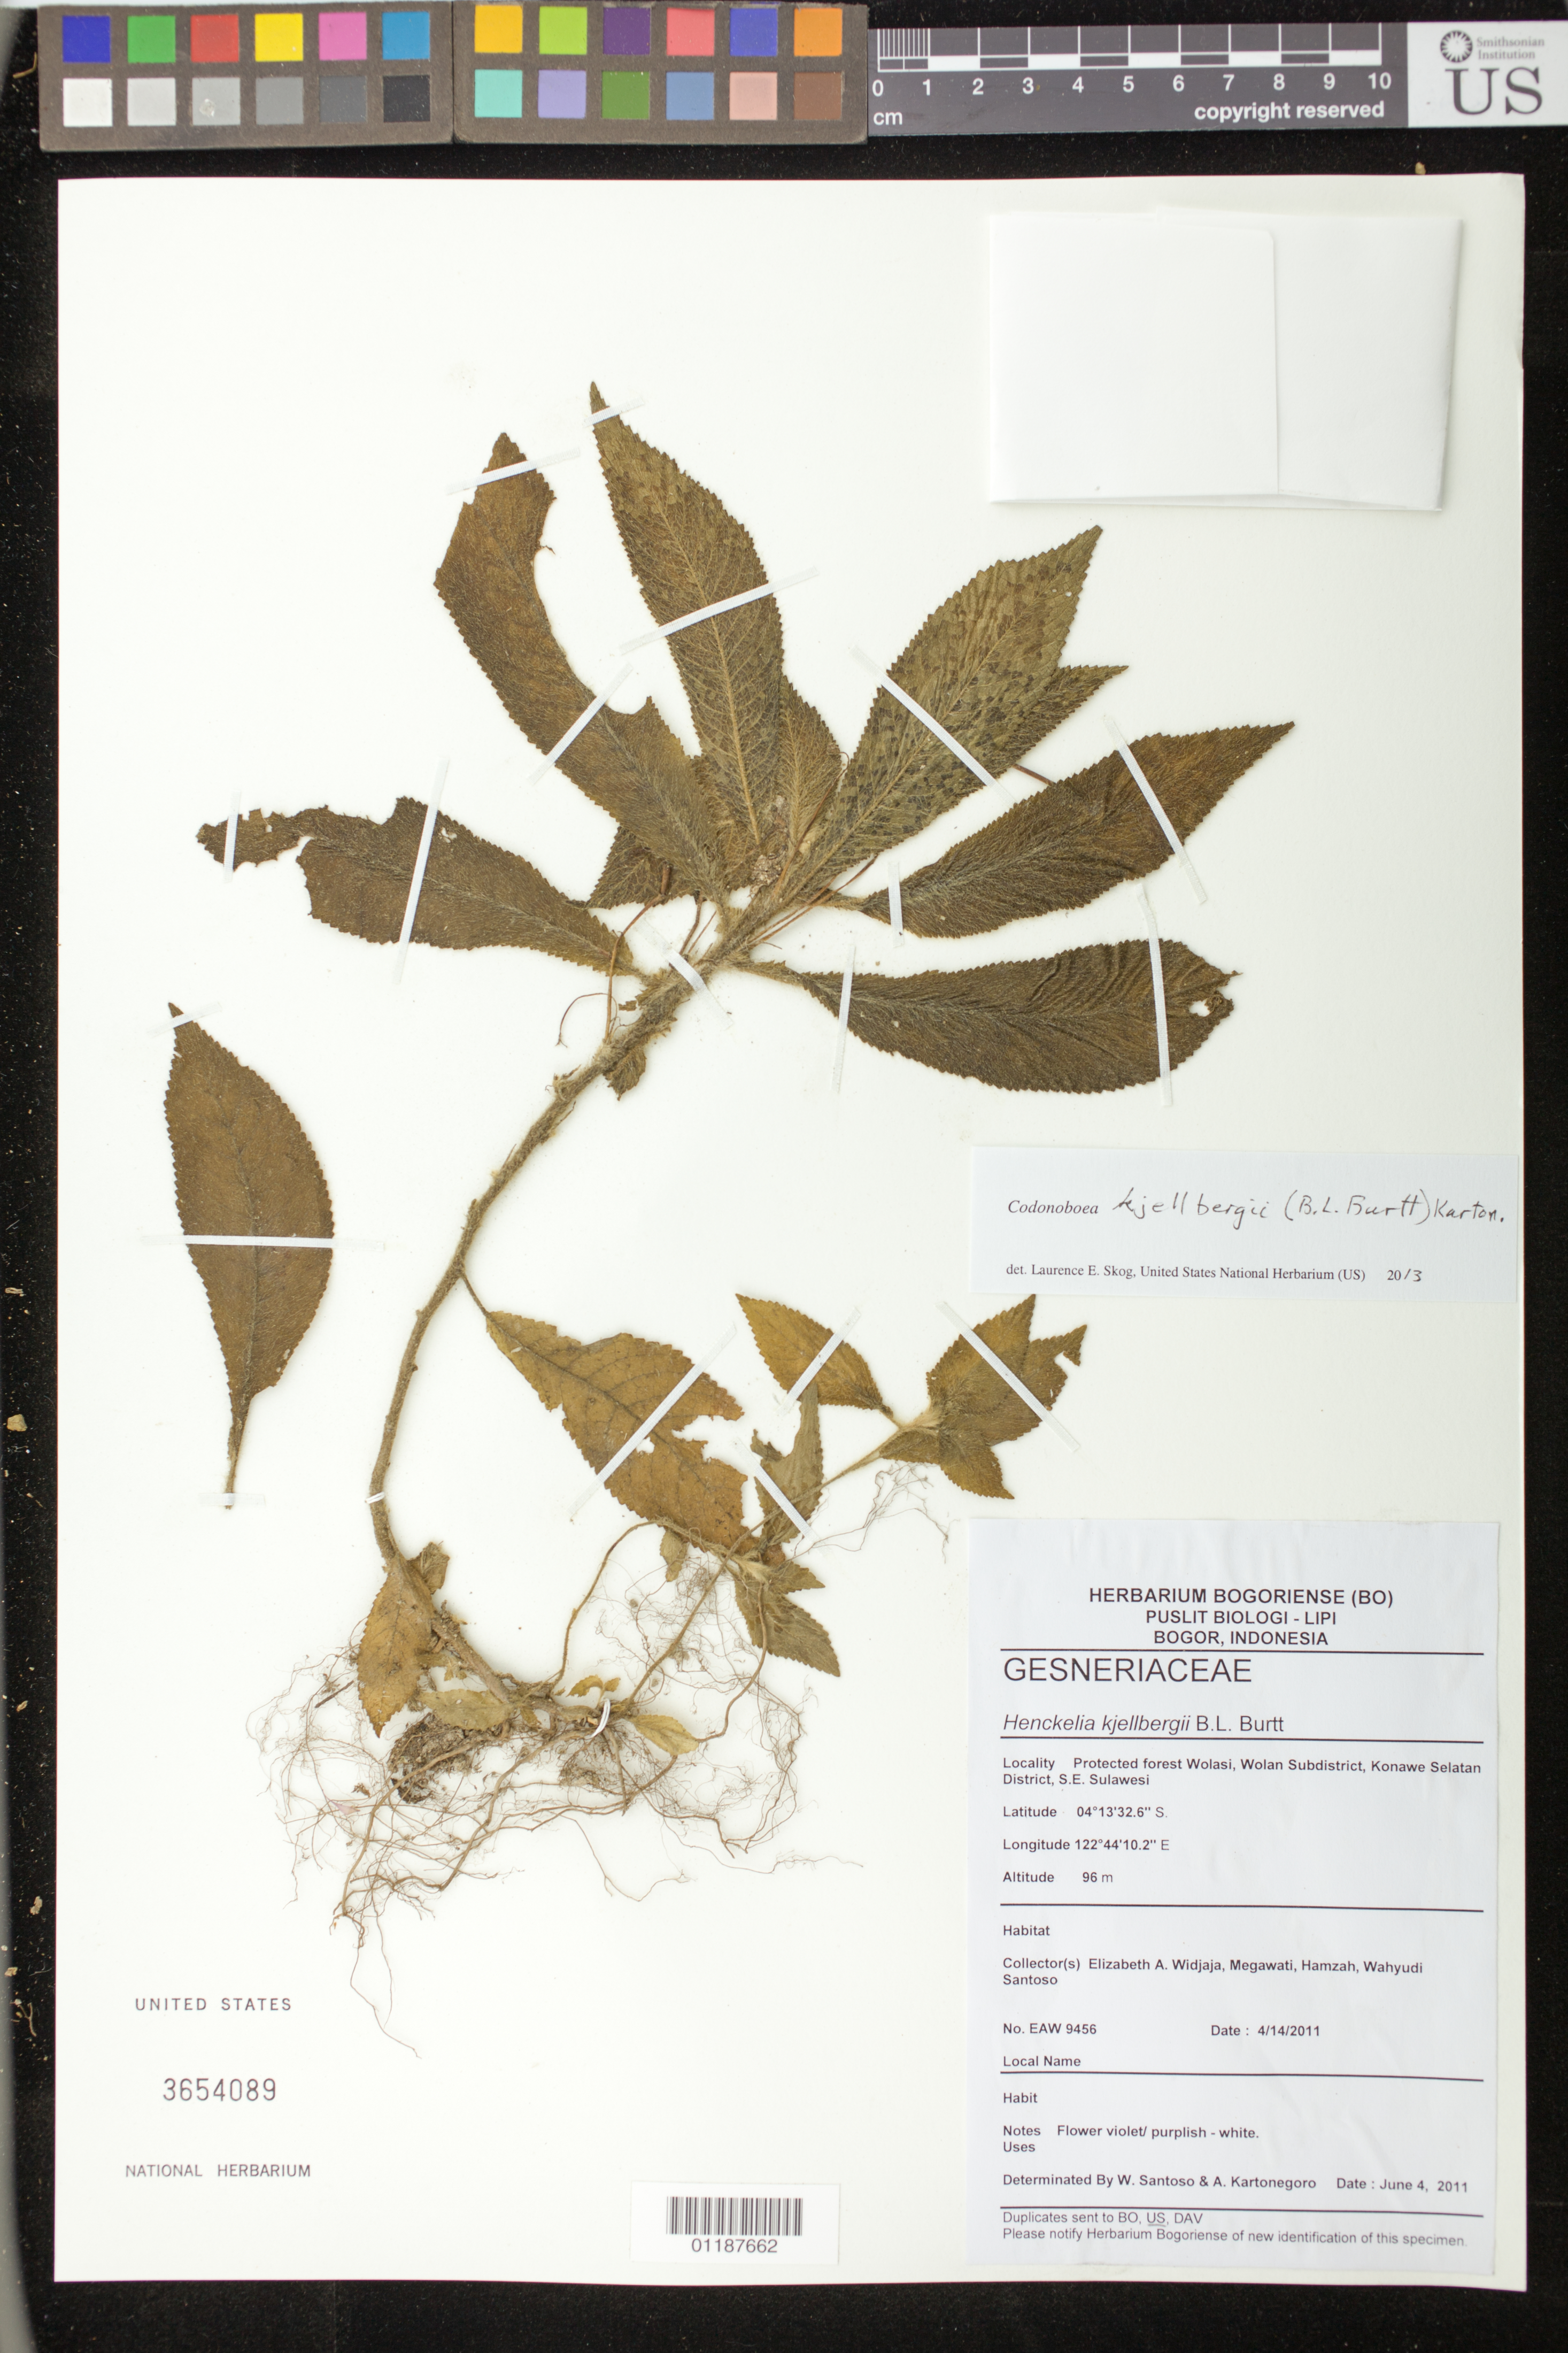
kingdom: Plantae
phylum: Tracheophyta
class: Magnoliopsida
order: Lamiales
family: Gesneriaceae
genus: Codonoboea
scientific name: Codonoboea kjellbergii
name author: (B.L. Burtt) Karton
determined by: Skog, Laurence E.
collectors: E. A. Widjaja, -. Hamzah, -. Megawati & W. Santoso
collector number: EAW 9456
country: Indonesia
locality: Protected forest Wolasi, Wolan Sub district, Konawe Selatan District, S.E. Sulawesi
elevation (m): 96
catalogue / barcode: US 3654089